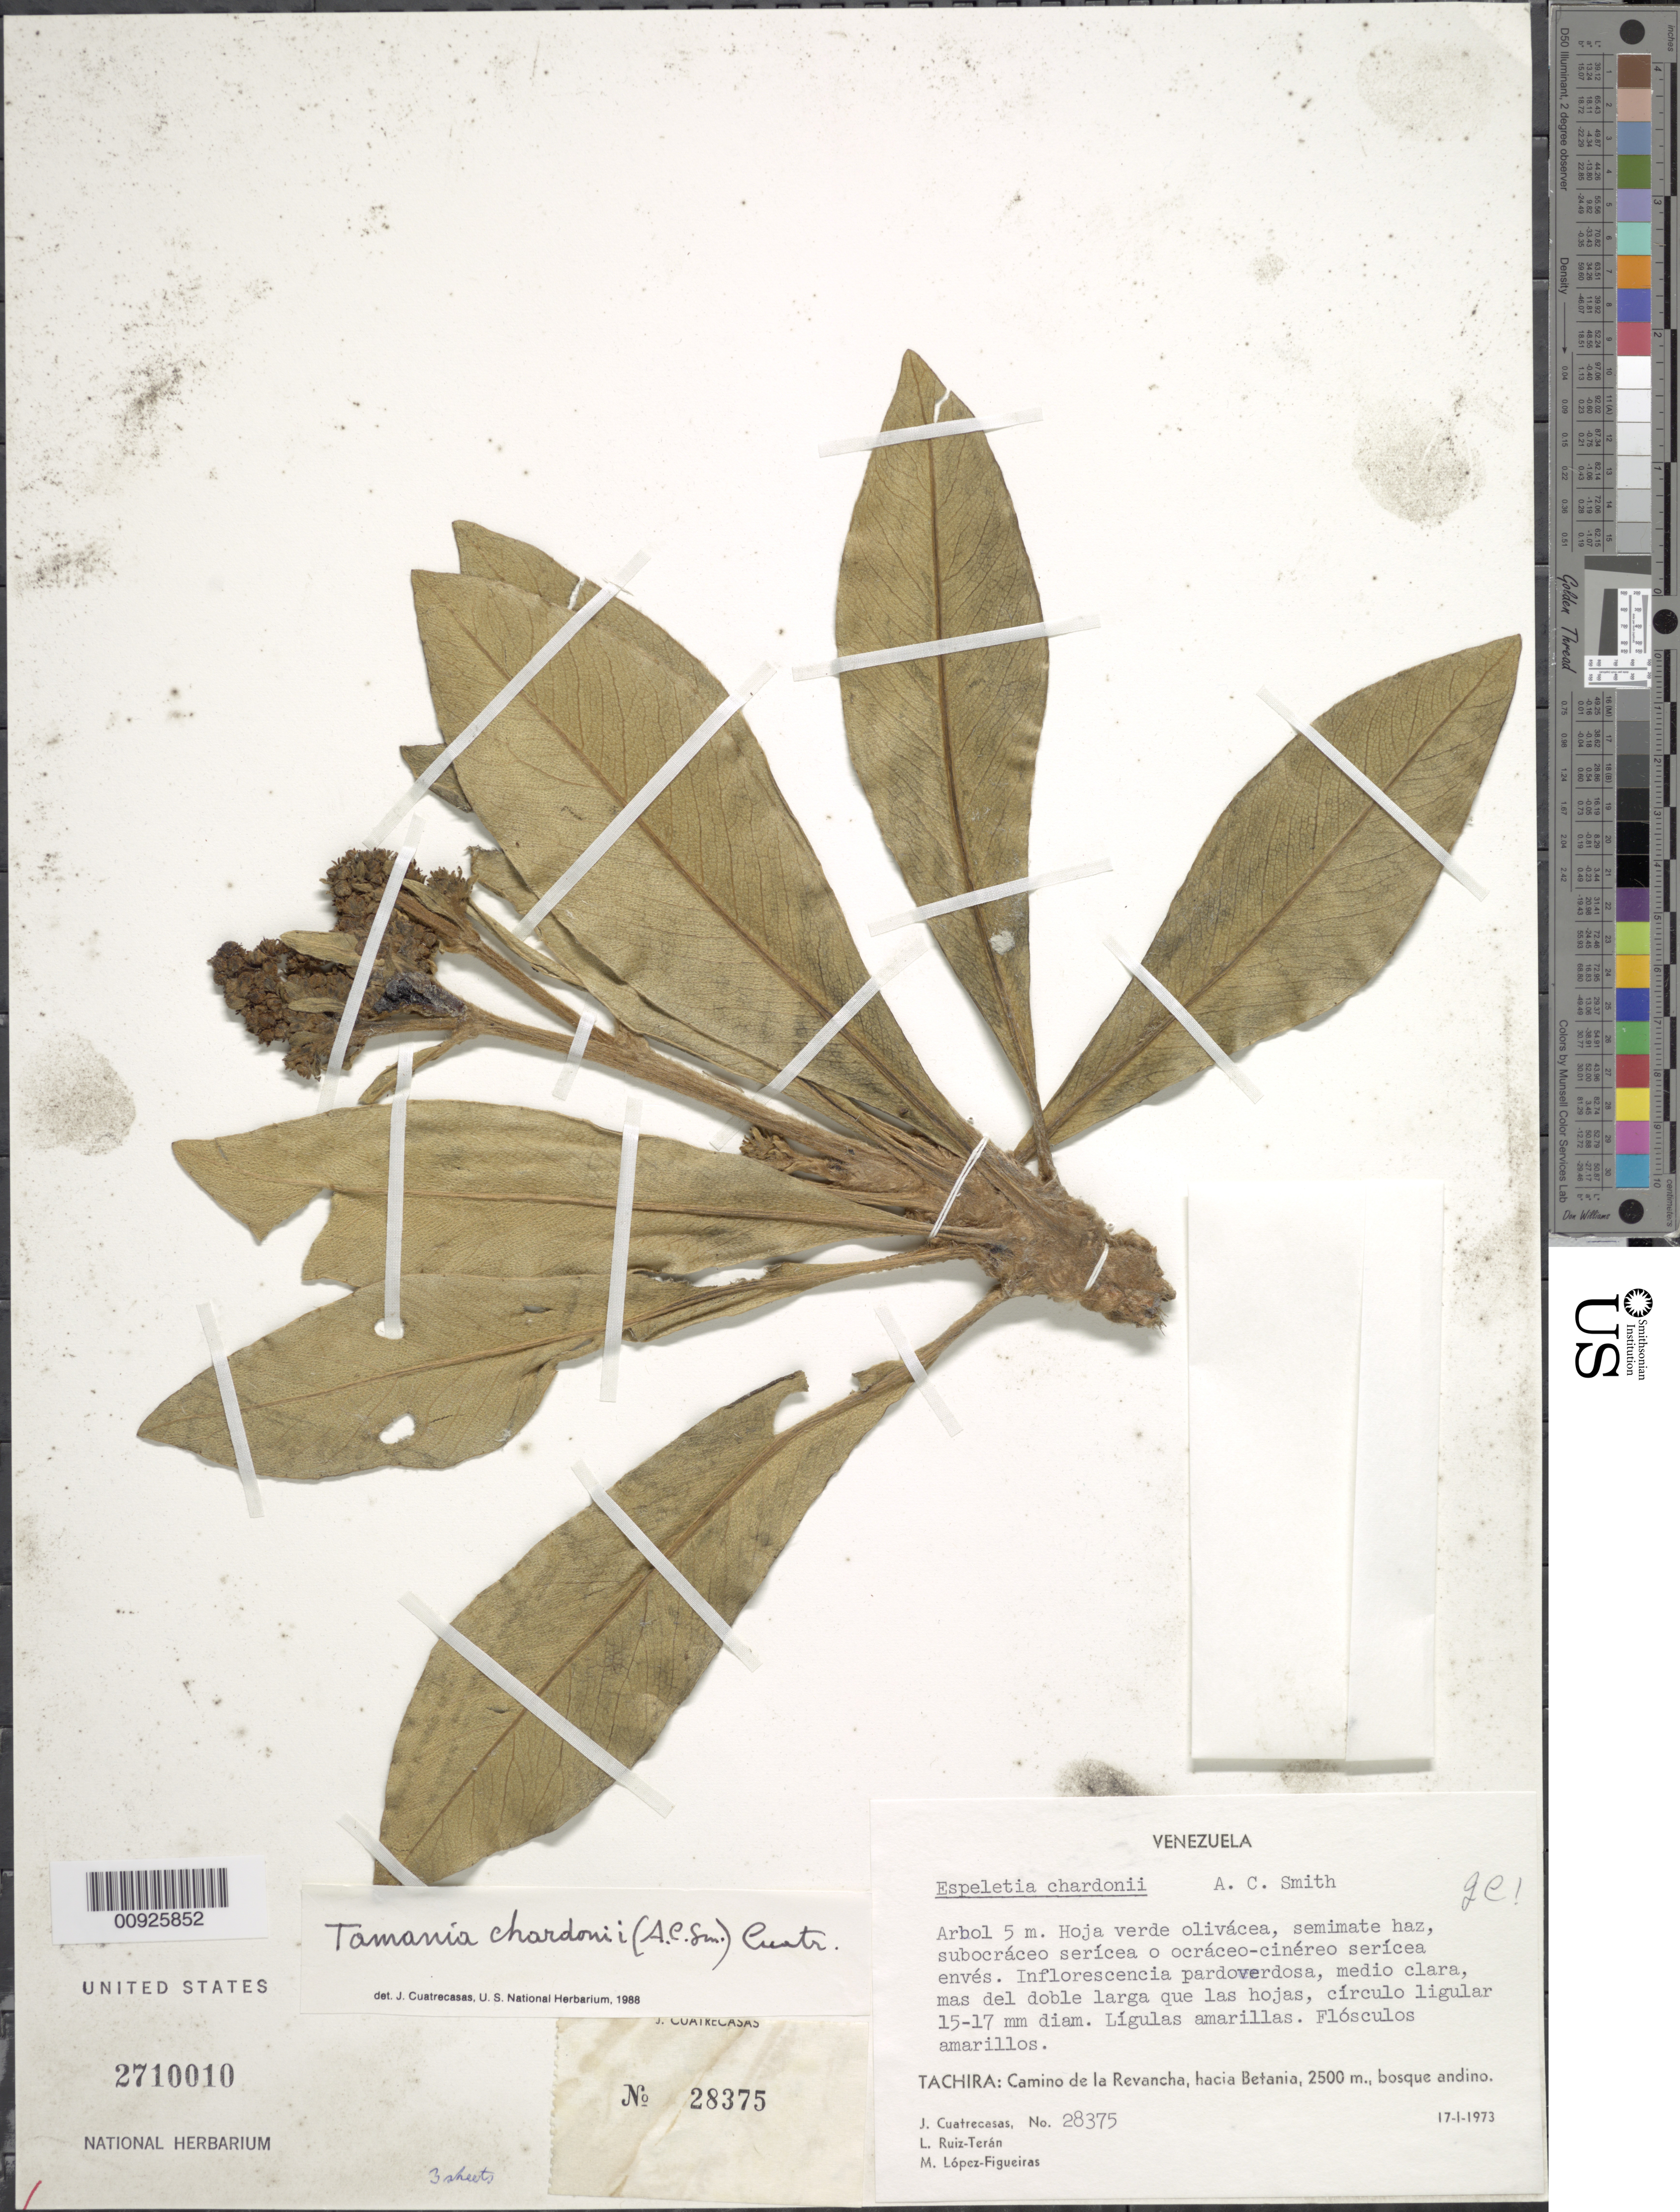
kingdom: Plantae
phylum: Tracheophyta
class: Magnoliopsida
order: Asterales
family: Asteraceae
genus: Tamania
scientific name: Tamania chardonii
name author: (A.C. Sm.) Cuatrec.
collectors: J. Cuatrecasas, L. E. Ruíz-Terán & M. López Figueiras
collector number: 28375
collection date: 1973-01-17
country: Venezuela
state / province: Táchira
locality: Camino de la revancha, hacia betania, 2500 m, bosque andino.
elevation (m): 2500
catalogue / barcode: US 2710010